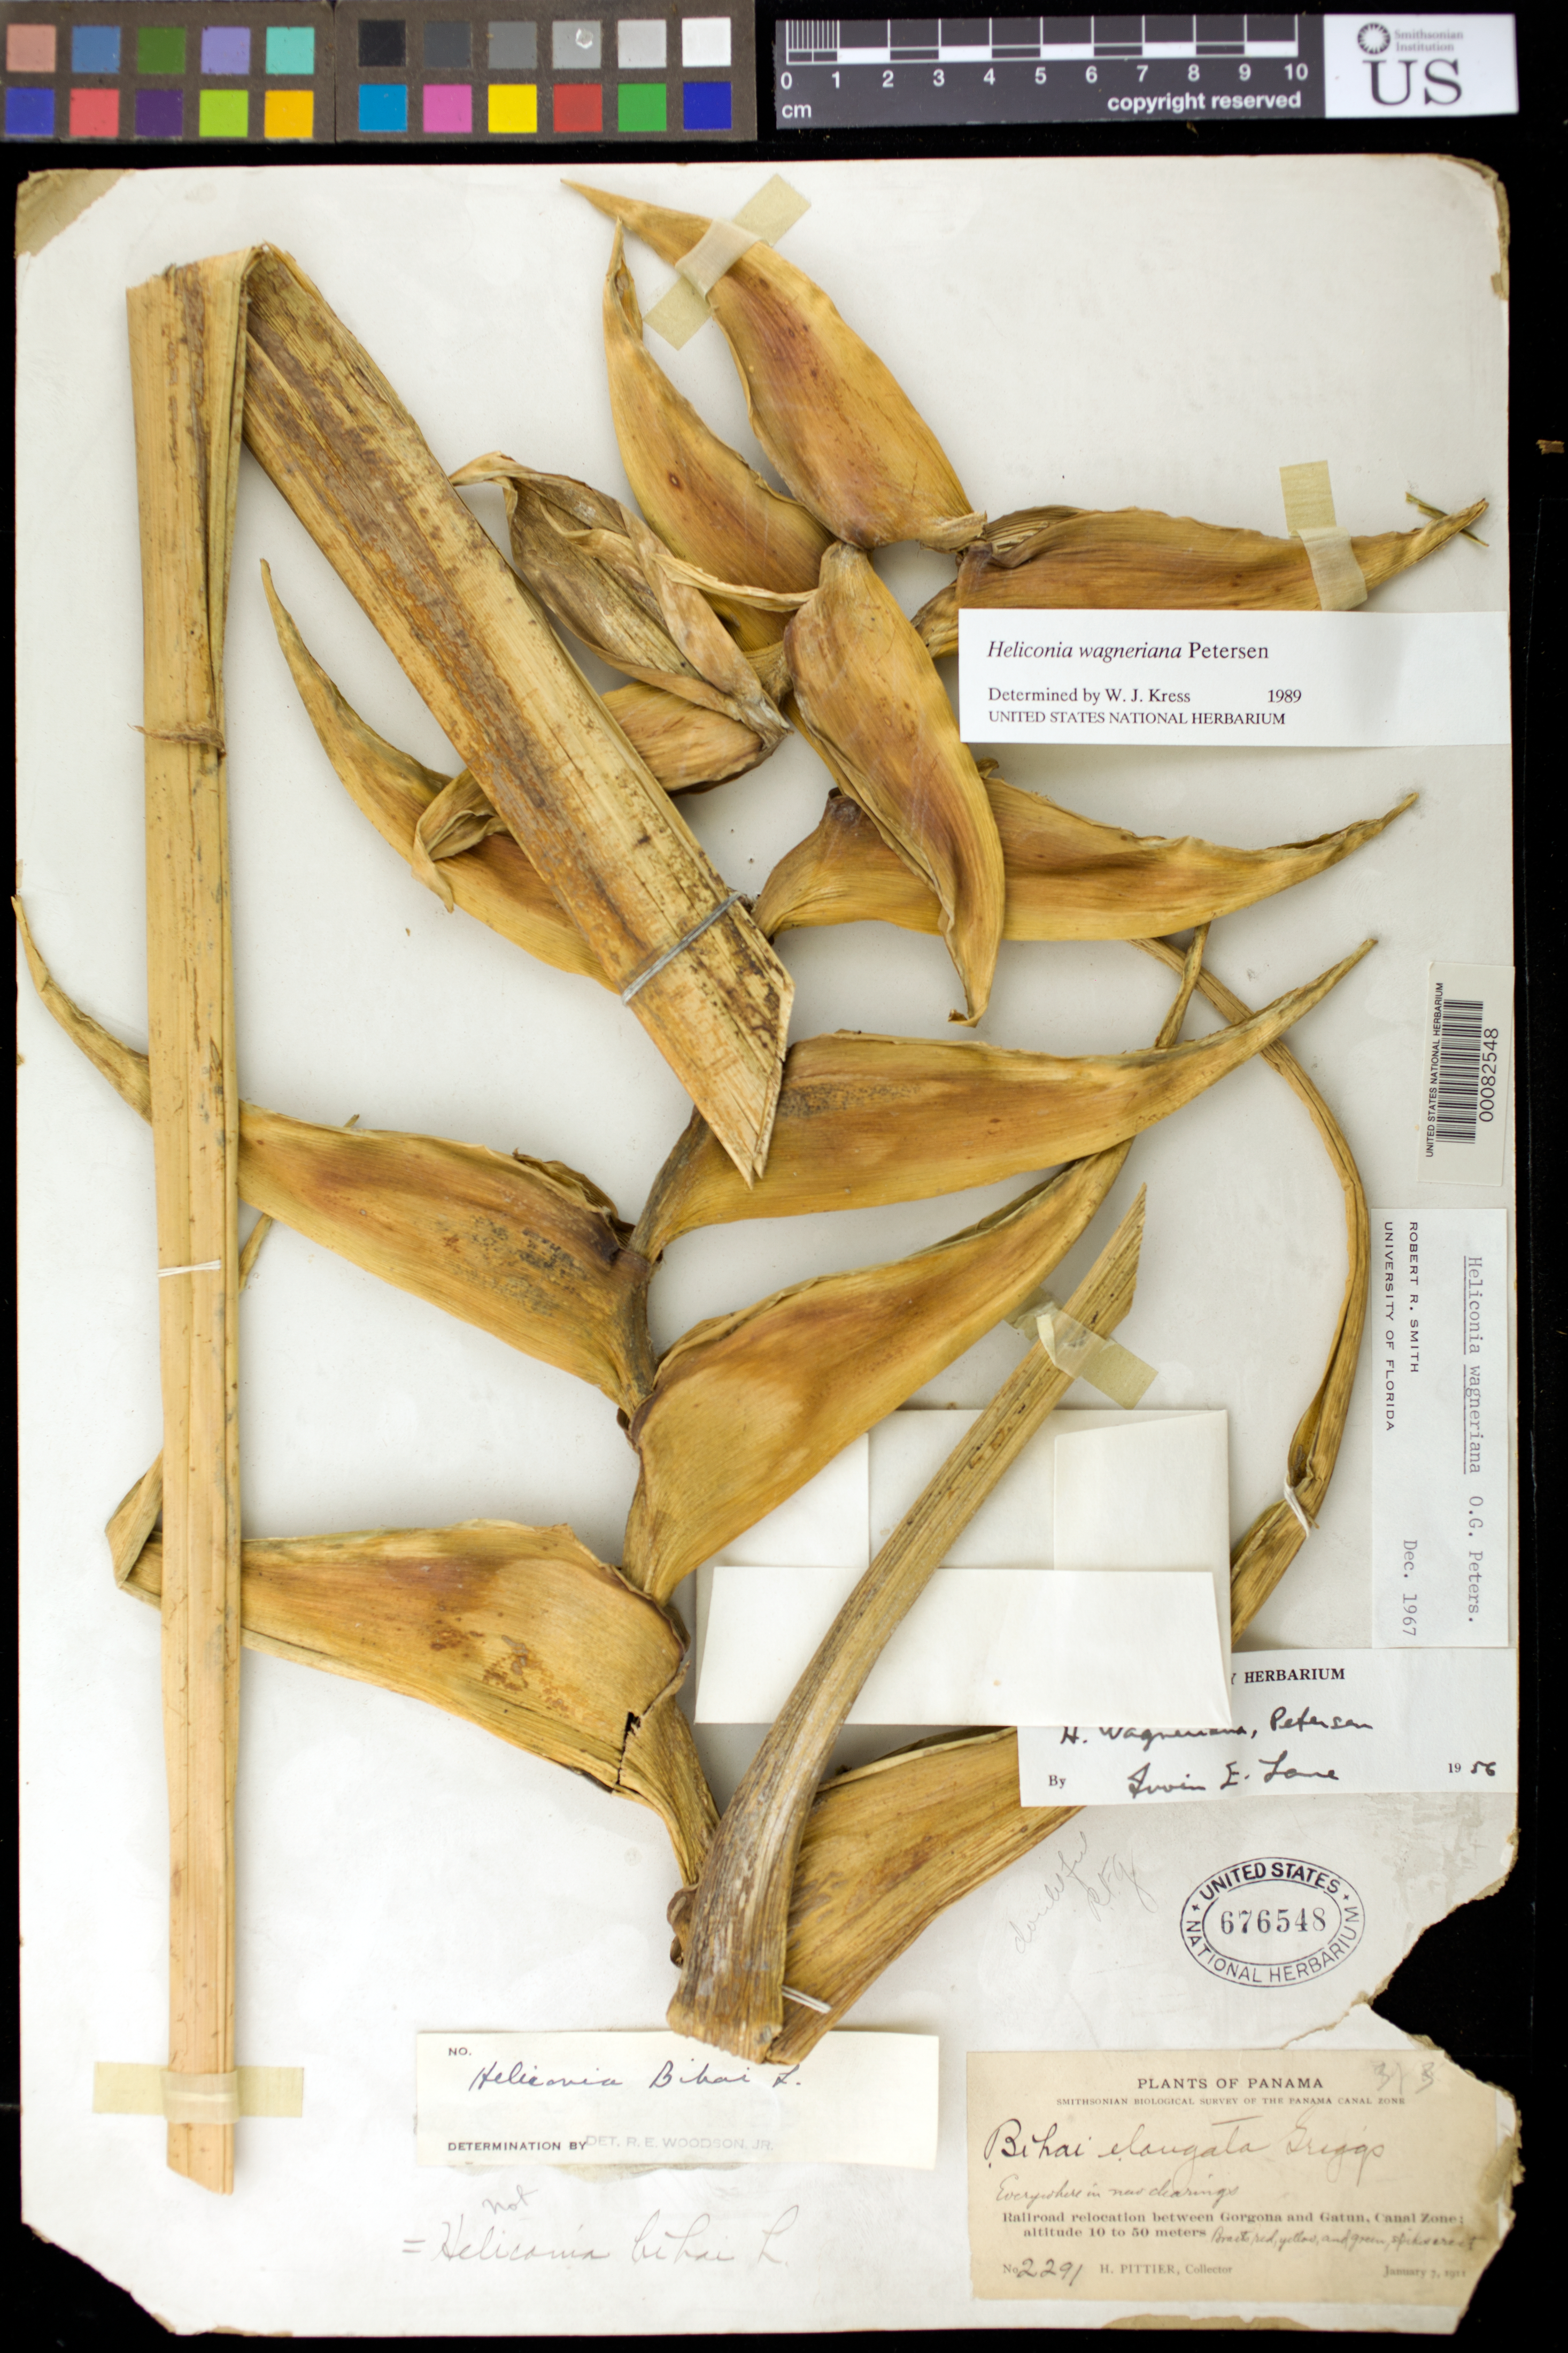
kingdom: Plantae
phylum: Tracheophyta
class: Liliopsida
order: Zingiberales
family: Heliconiaceae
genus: Heliconia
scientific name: Heliconia wagneriana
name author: Petersen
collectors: H. F. Pittier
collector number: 2291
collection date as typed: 07 Jan 1911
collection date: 1911-01-07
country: Panama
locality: Railroad relocation between Gorgona and Gatun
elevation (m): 10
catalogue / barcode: US 676548